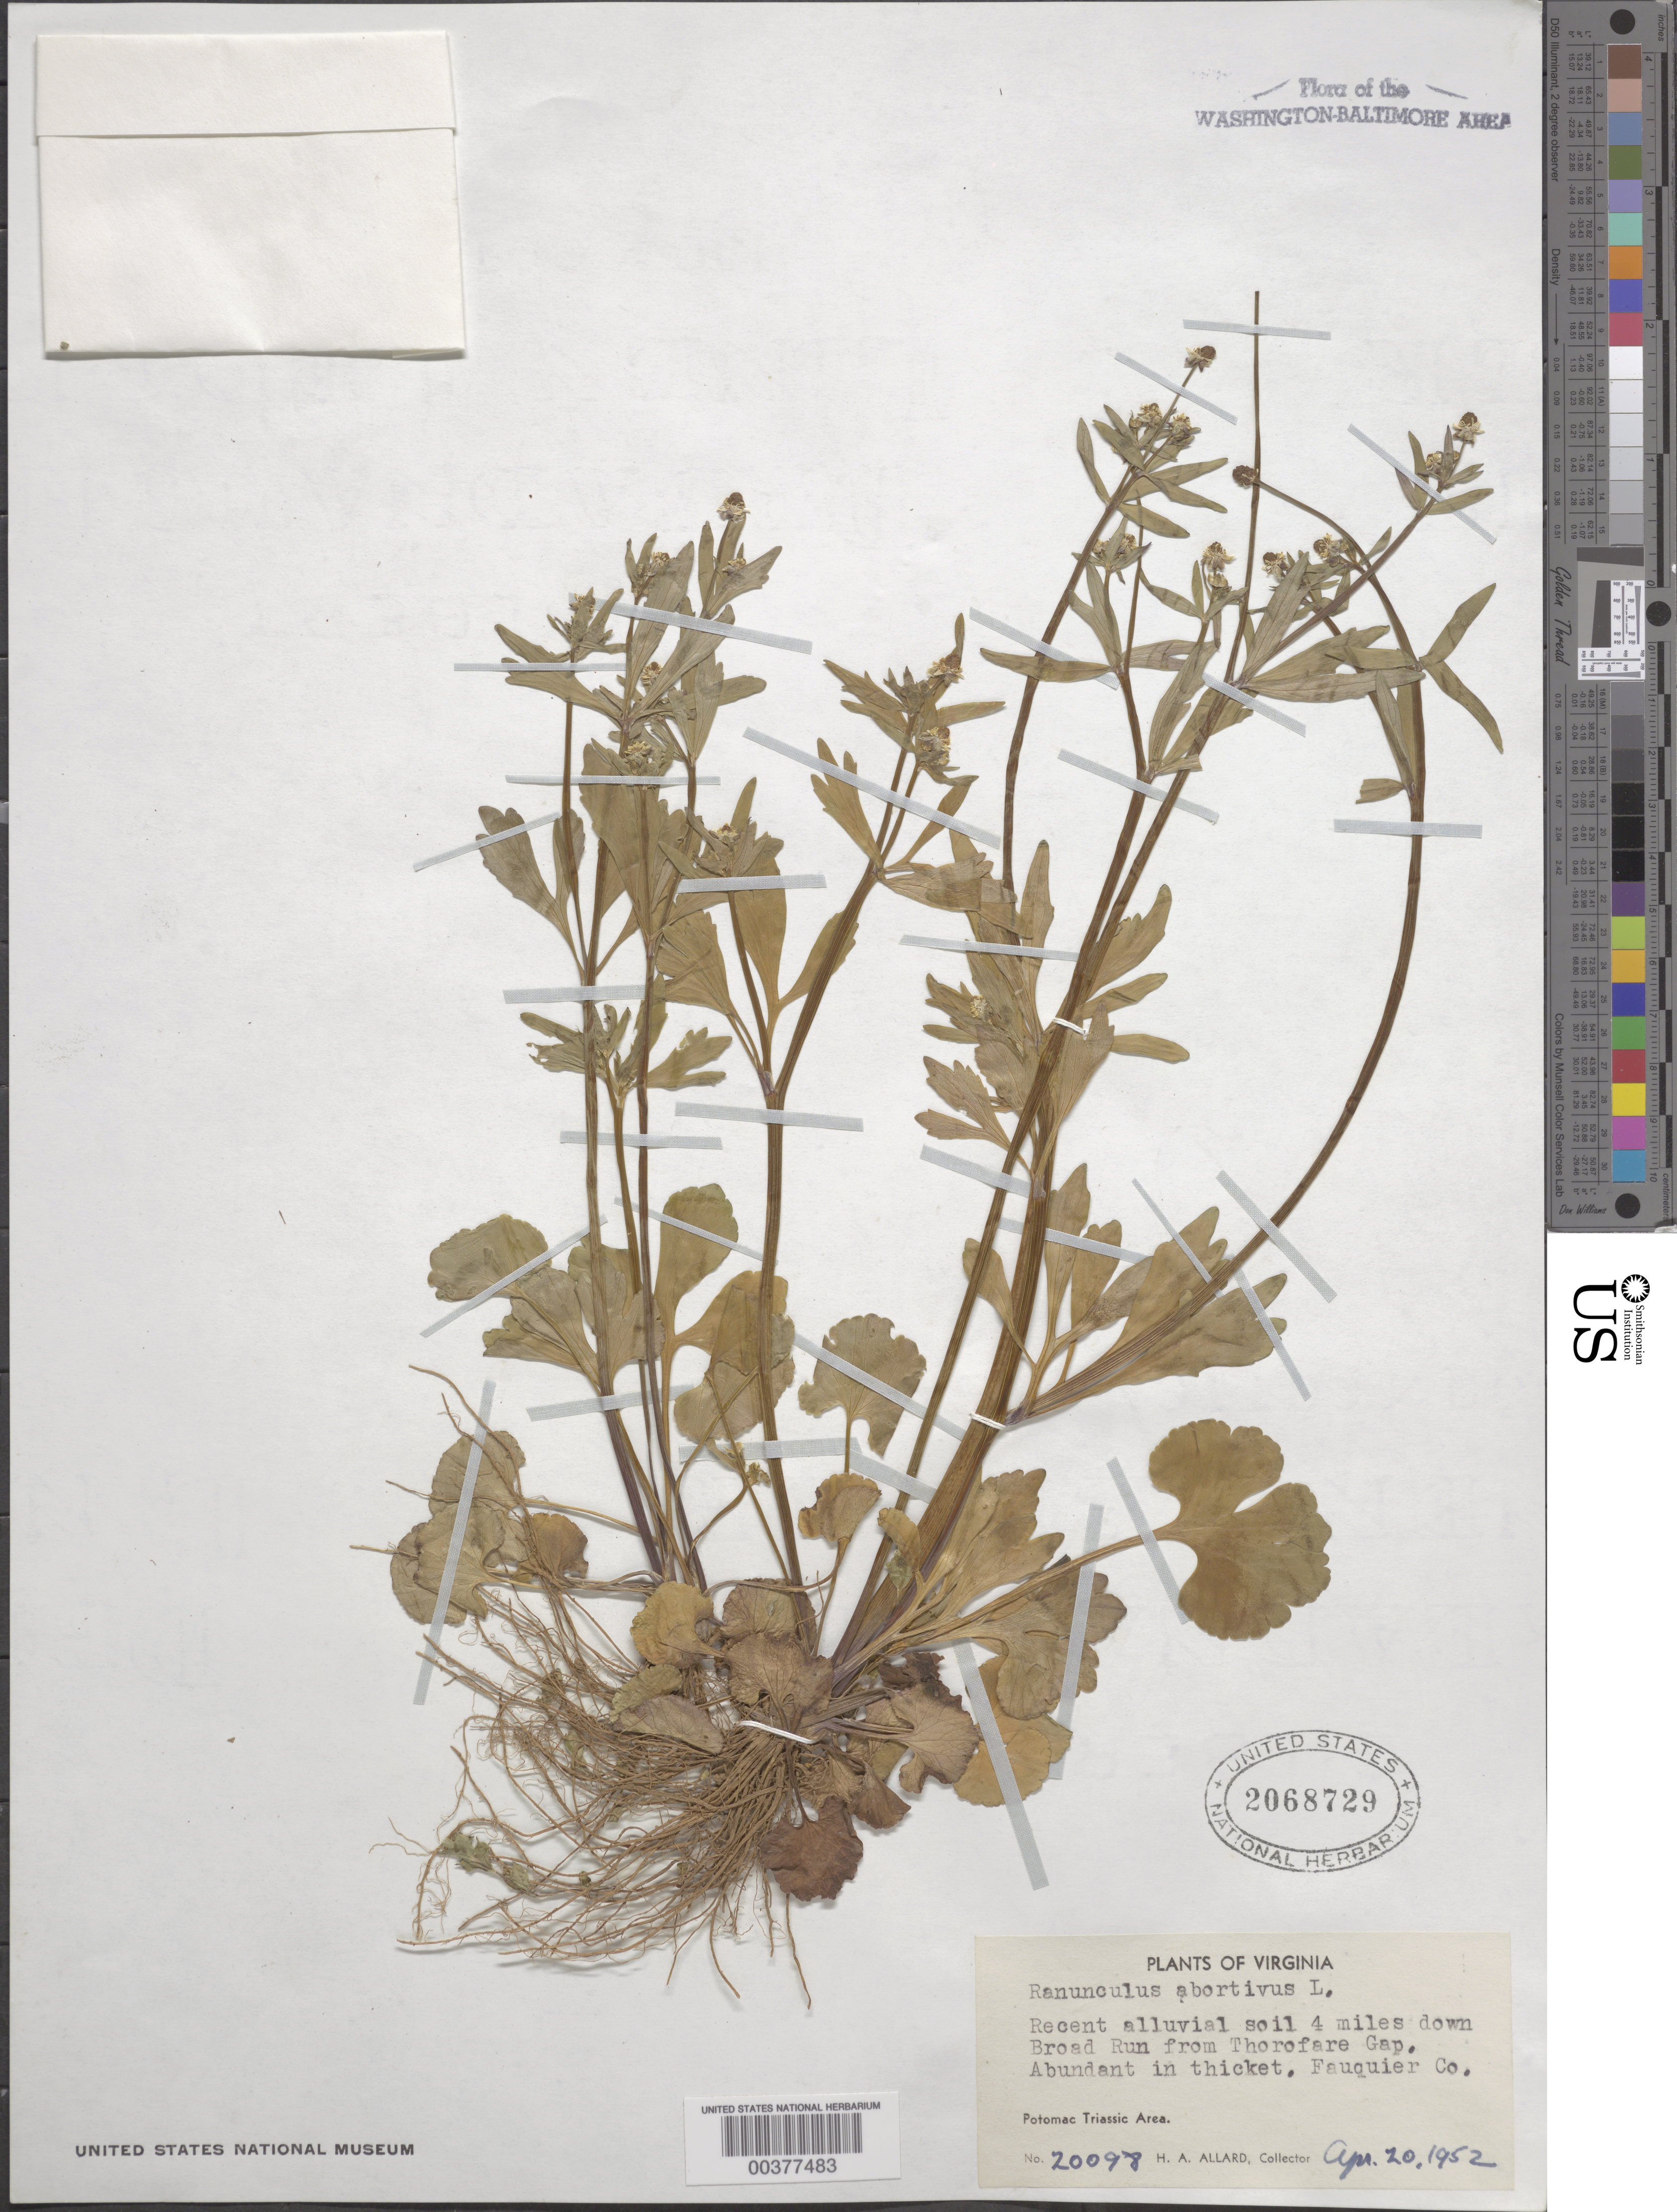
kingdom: Plantae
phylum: Tracheophyta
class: Magnoliopsida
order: Ranunculales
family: Ranunculaceae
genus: Ranunculus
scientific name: Ranunculus abortivus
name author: L.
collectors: H. A. Allard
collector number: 20098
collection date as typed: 20 Apr 1952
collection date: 1952-04-20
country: United States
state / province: Virginia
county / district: Fauquier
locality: Downstream from Thorofare Gap on Broad Run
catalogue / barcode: US 2068729